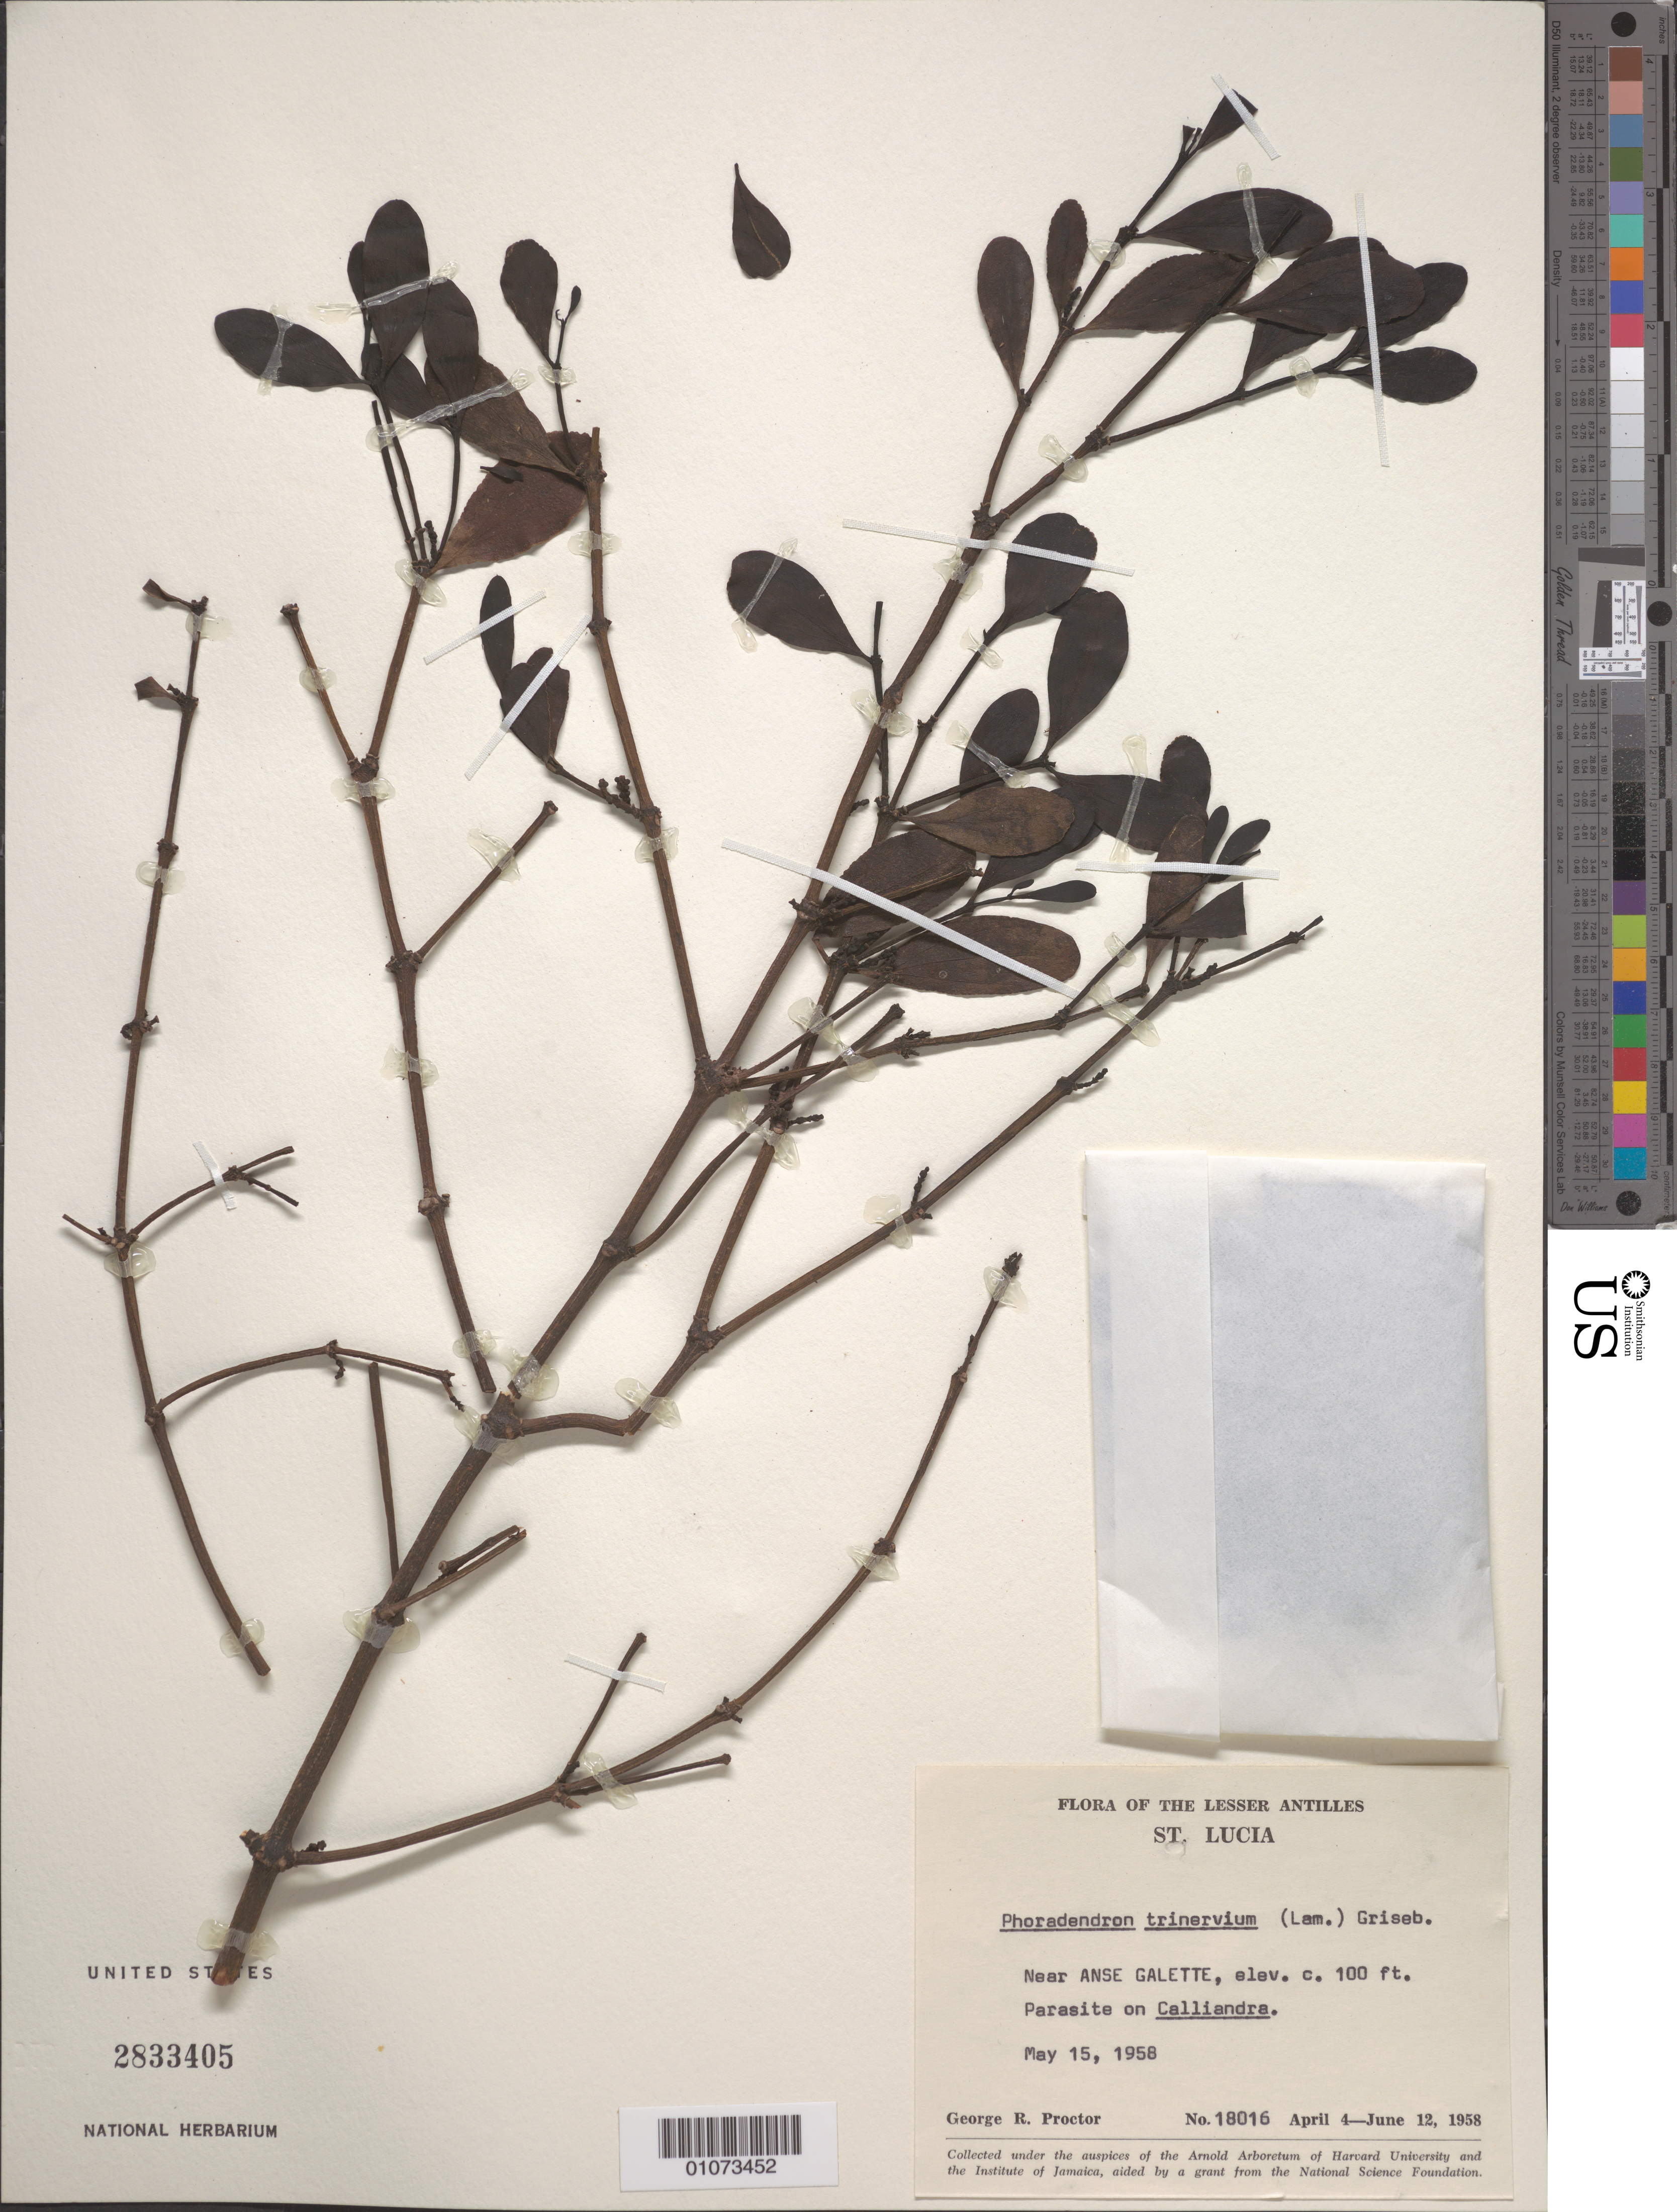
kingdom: Plantae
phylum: Tracheophyta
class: Magnoliopsida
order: Santalales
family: Viscaceae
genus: Phoradendron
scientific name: Phoradendron trinervium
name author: (Lam.) Griseb.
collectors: G. R. Proctor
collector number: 18016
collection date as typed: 15 May 1958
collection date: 1958-05-15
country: St. Lucia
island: St. Lucia I.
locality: Near Anse Galette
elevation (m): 30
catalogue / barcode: US 2833405